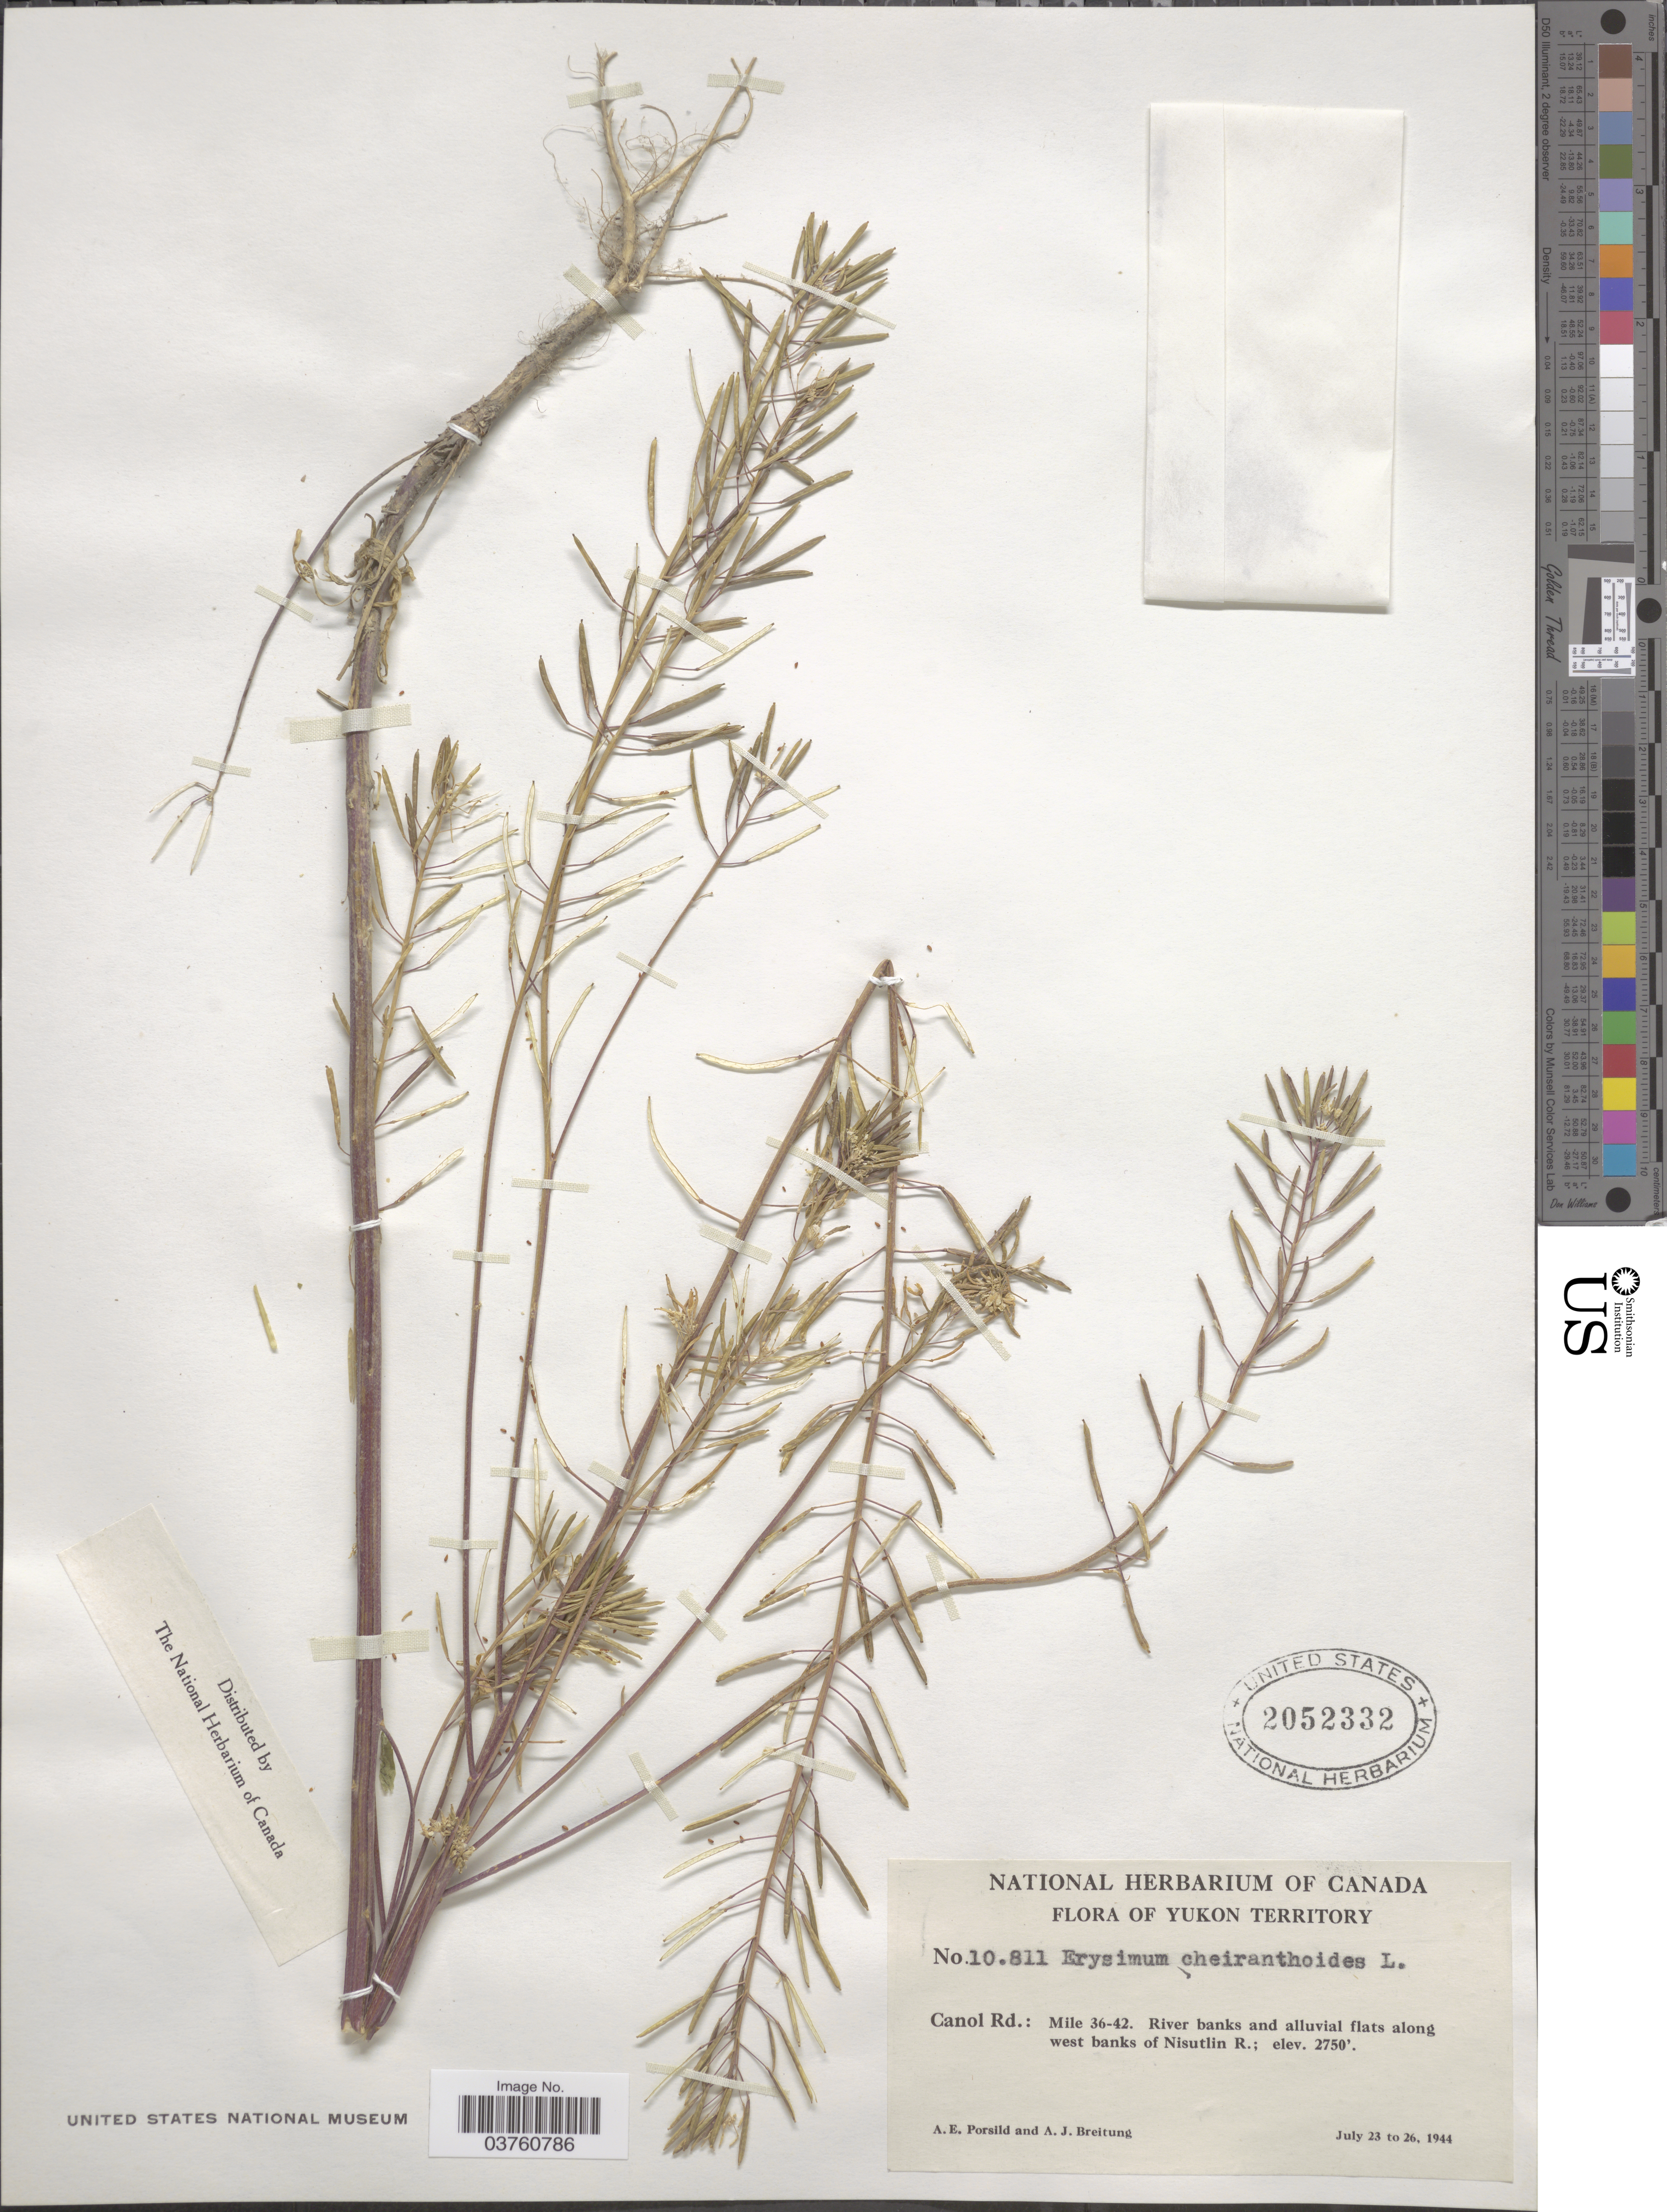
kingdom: Plantae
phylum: Tracheophyta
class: Magnoliopsida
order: Brassicales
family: Brassicaceae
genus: Erysimum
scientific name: Erysimum cheiranthoides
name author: L.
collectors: A. E. Porsild & A. Breitung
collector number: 10811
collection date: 1944-07-23/1944-07-26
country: Canada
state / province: Yukon Territory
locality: Canol Rd.: Mile 36-42. River banks and alluvial flats along west banks of Nisutlin R.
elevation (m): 838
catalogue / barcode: US 2052332